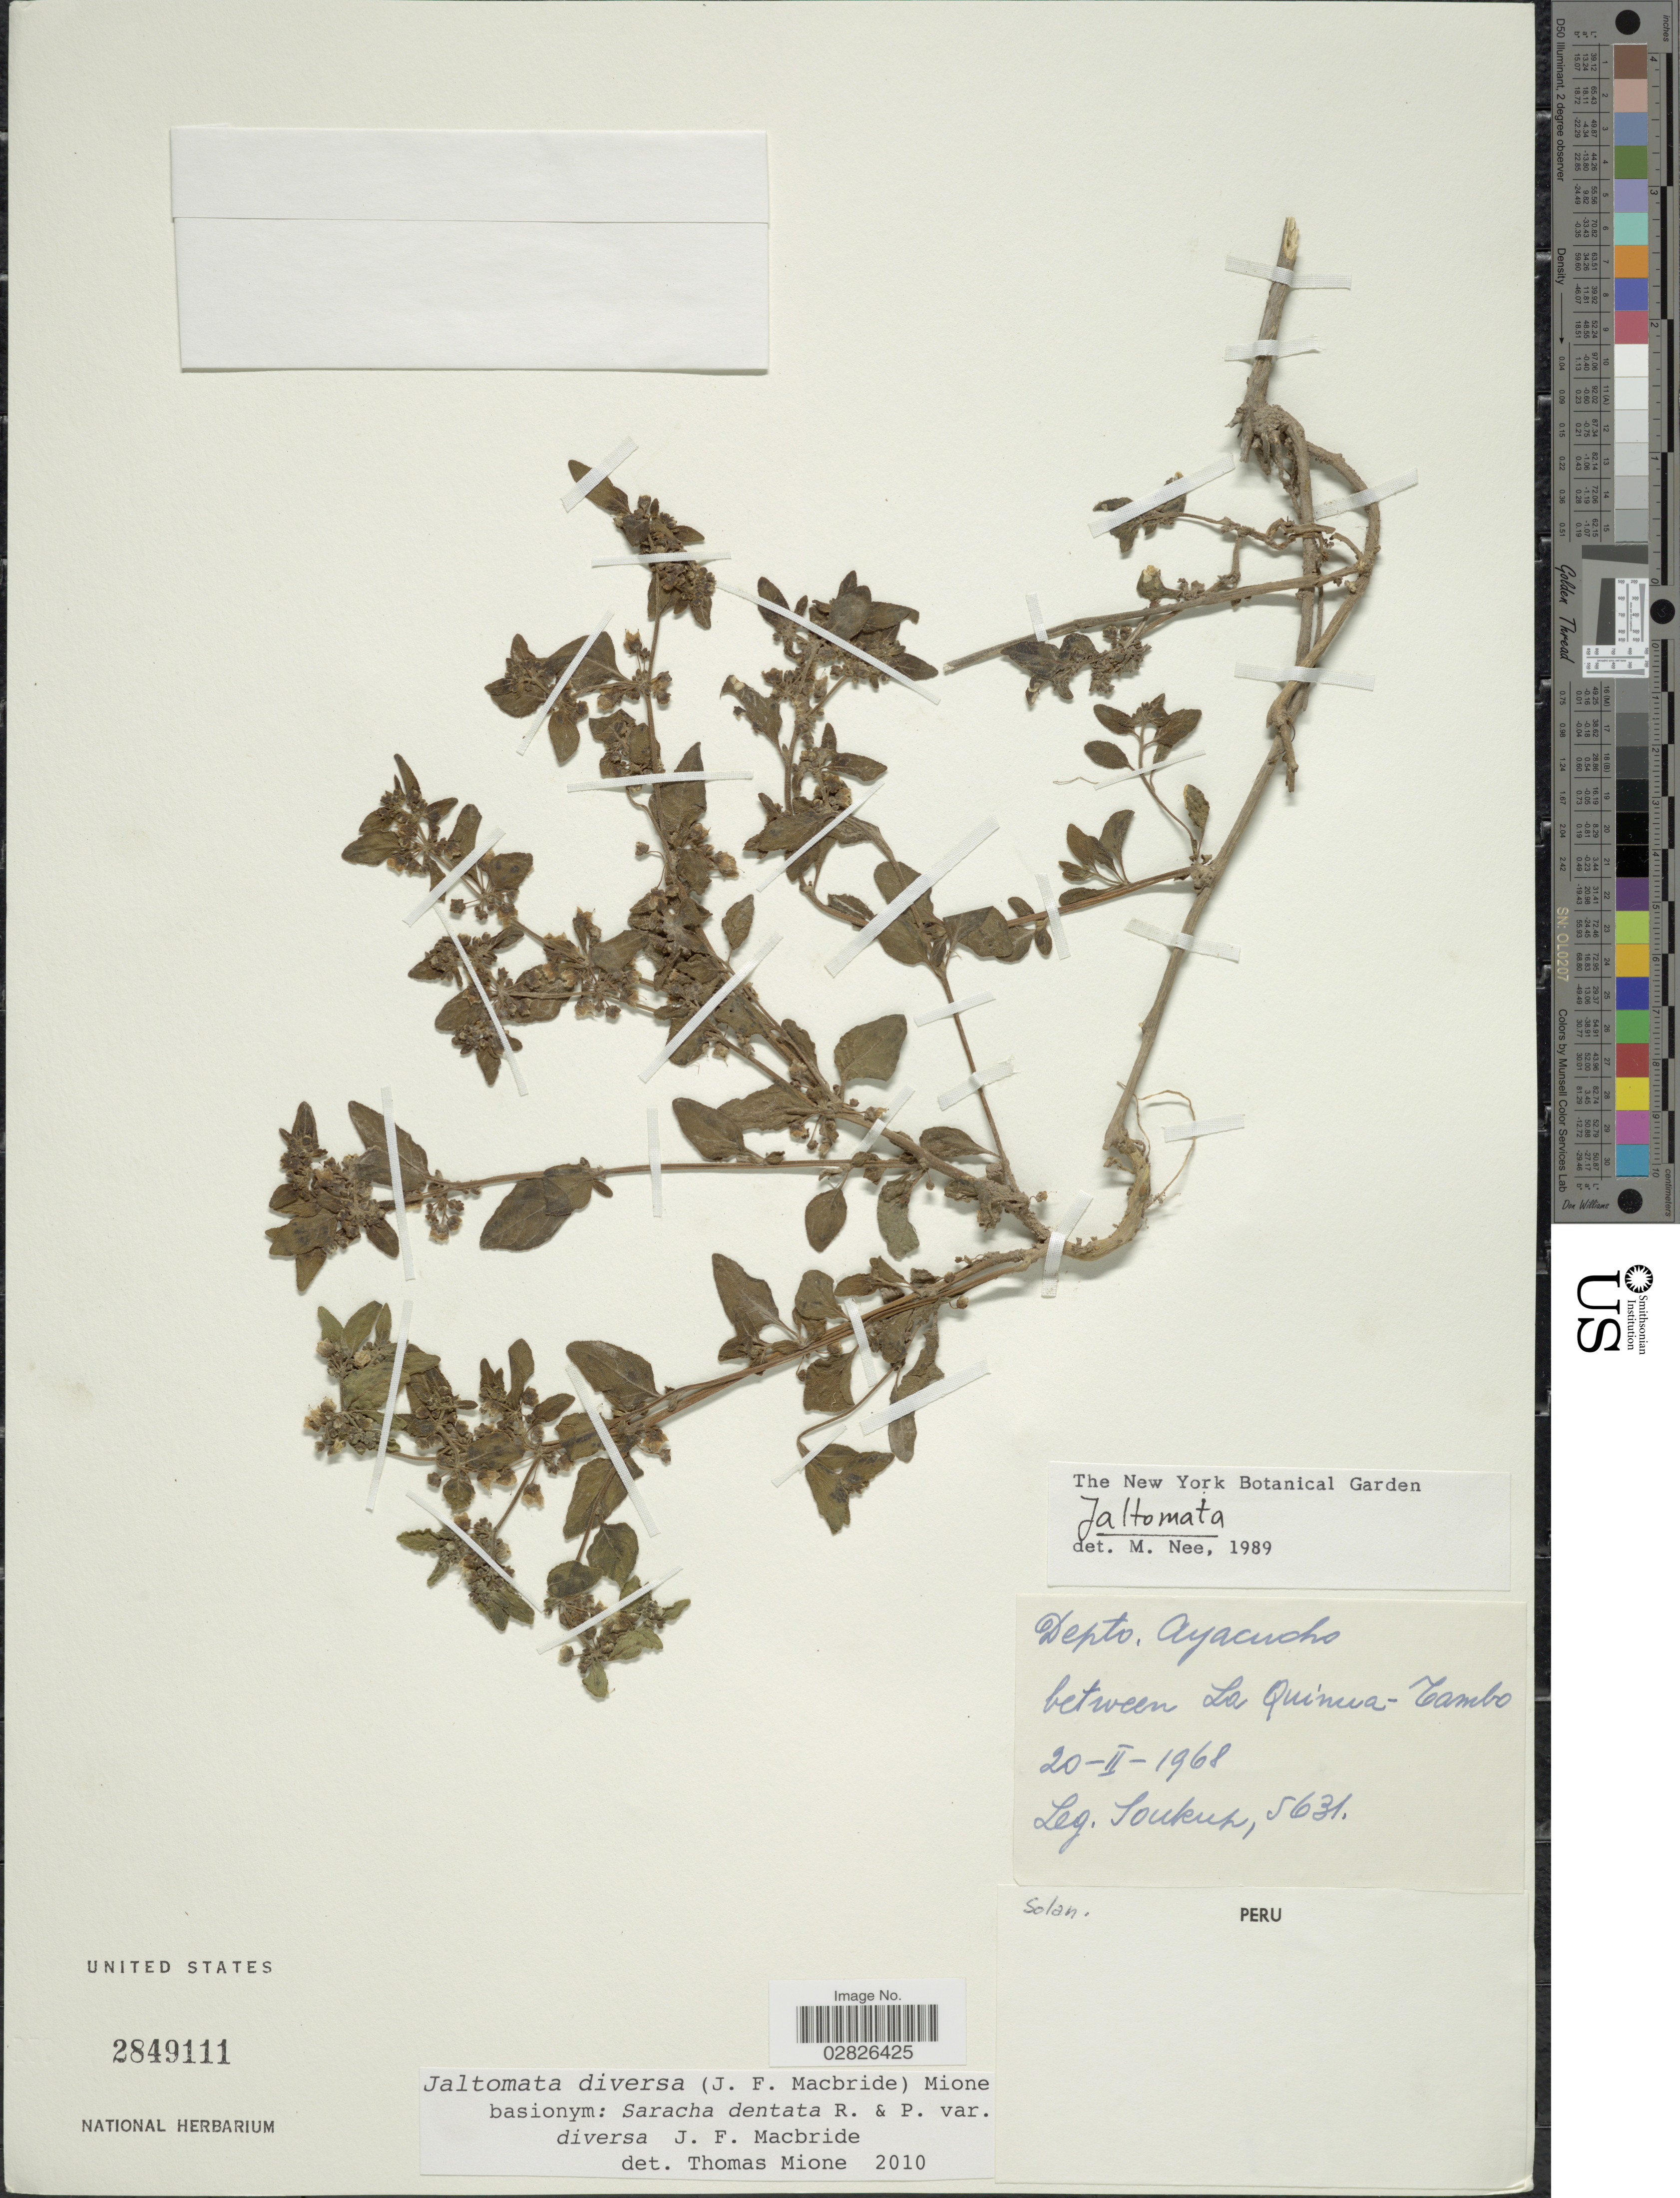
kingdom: Plantae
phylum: Tracheophyta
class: Magnoliopsida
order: Solanales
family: Solanaceae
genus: Jaltomata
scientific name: Jaltomata diversa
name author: (J.F. Macbr.) Mione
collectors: J. Soukup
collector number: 5631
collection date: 1968-02-20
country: Peru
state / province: Ayacucho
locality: Depto. Ayacucho, between La Quinua-Tambo.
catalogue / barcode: US 2849111